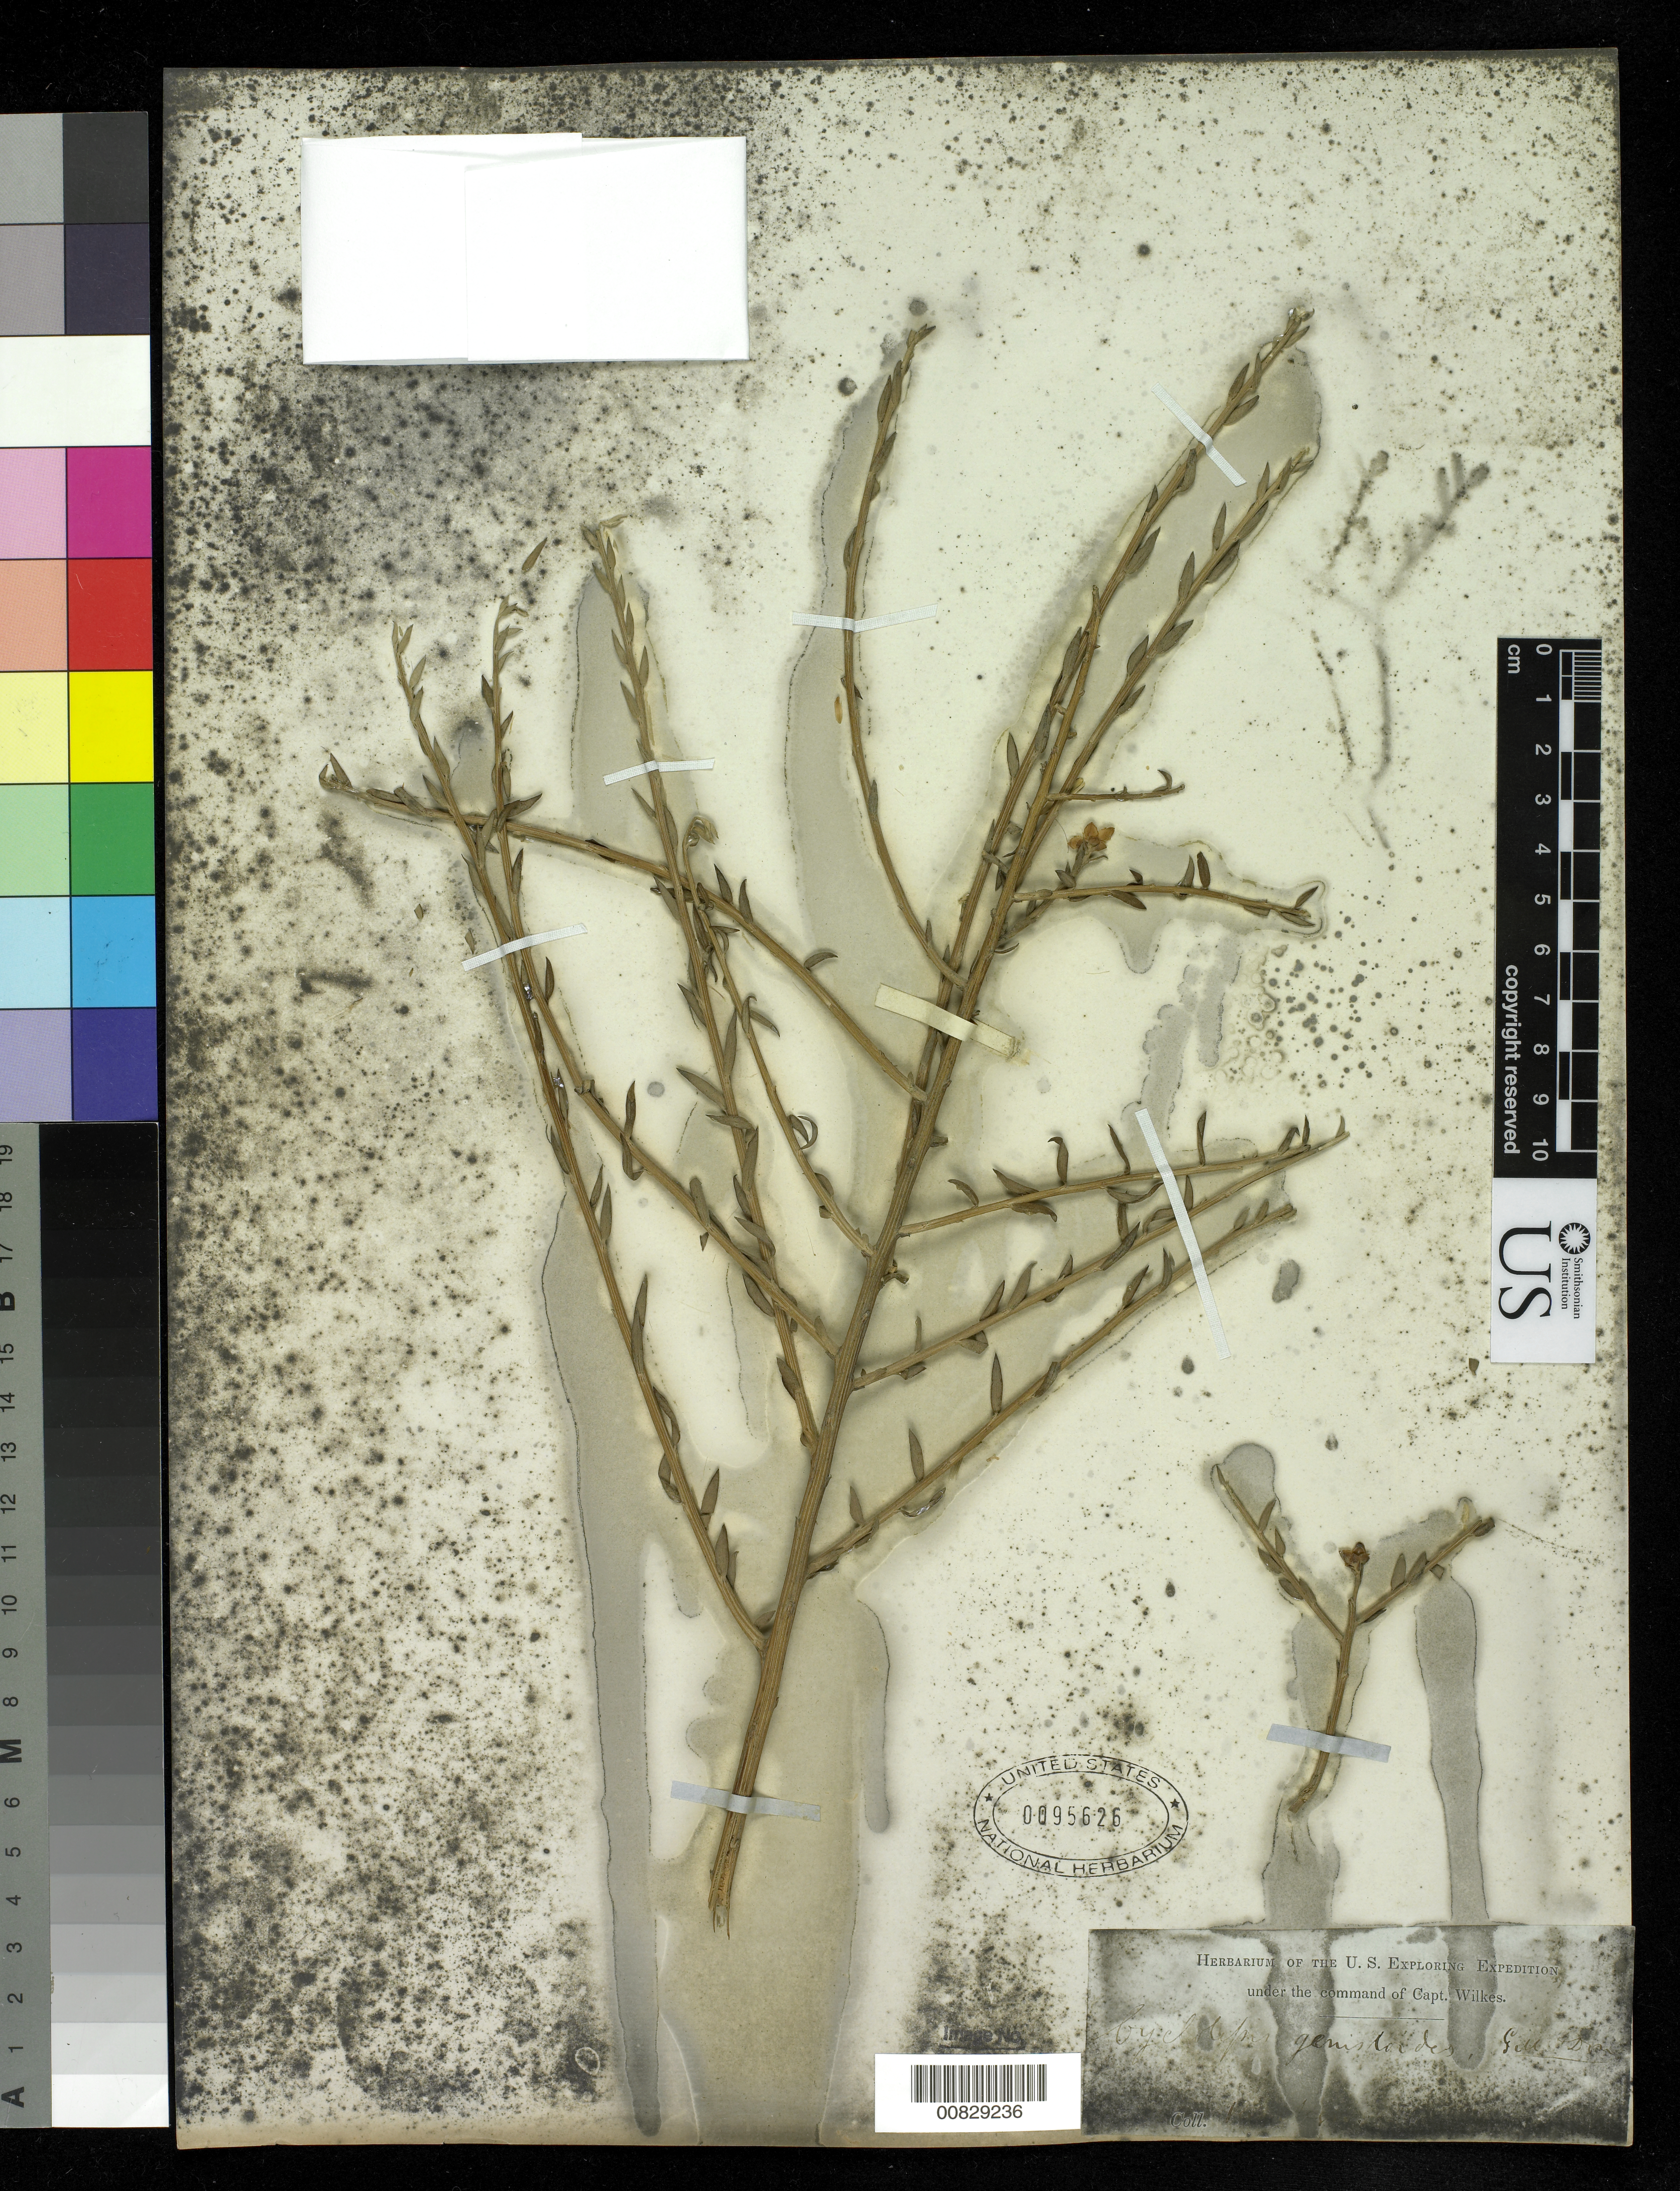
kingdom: Plantae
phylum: Tracheophyta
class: Magnoliopsida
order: Asterales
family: Asteraceae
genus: Cyclolepis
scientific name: Cyclolepis genistoides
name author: Gill. ex D. Don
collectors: Wilkes Explor. Exped.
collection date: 1838/1842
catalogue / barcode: US 95626